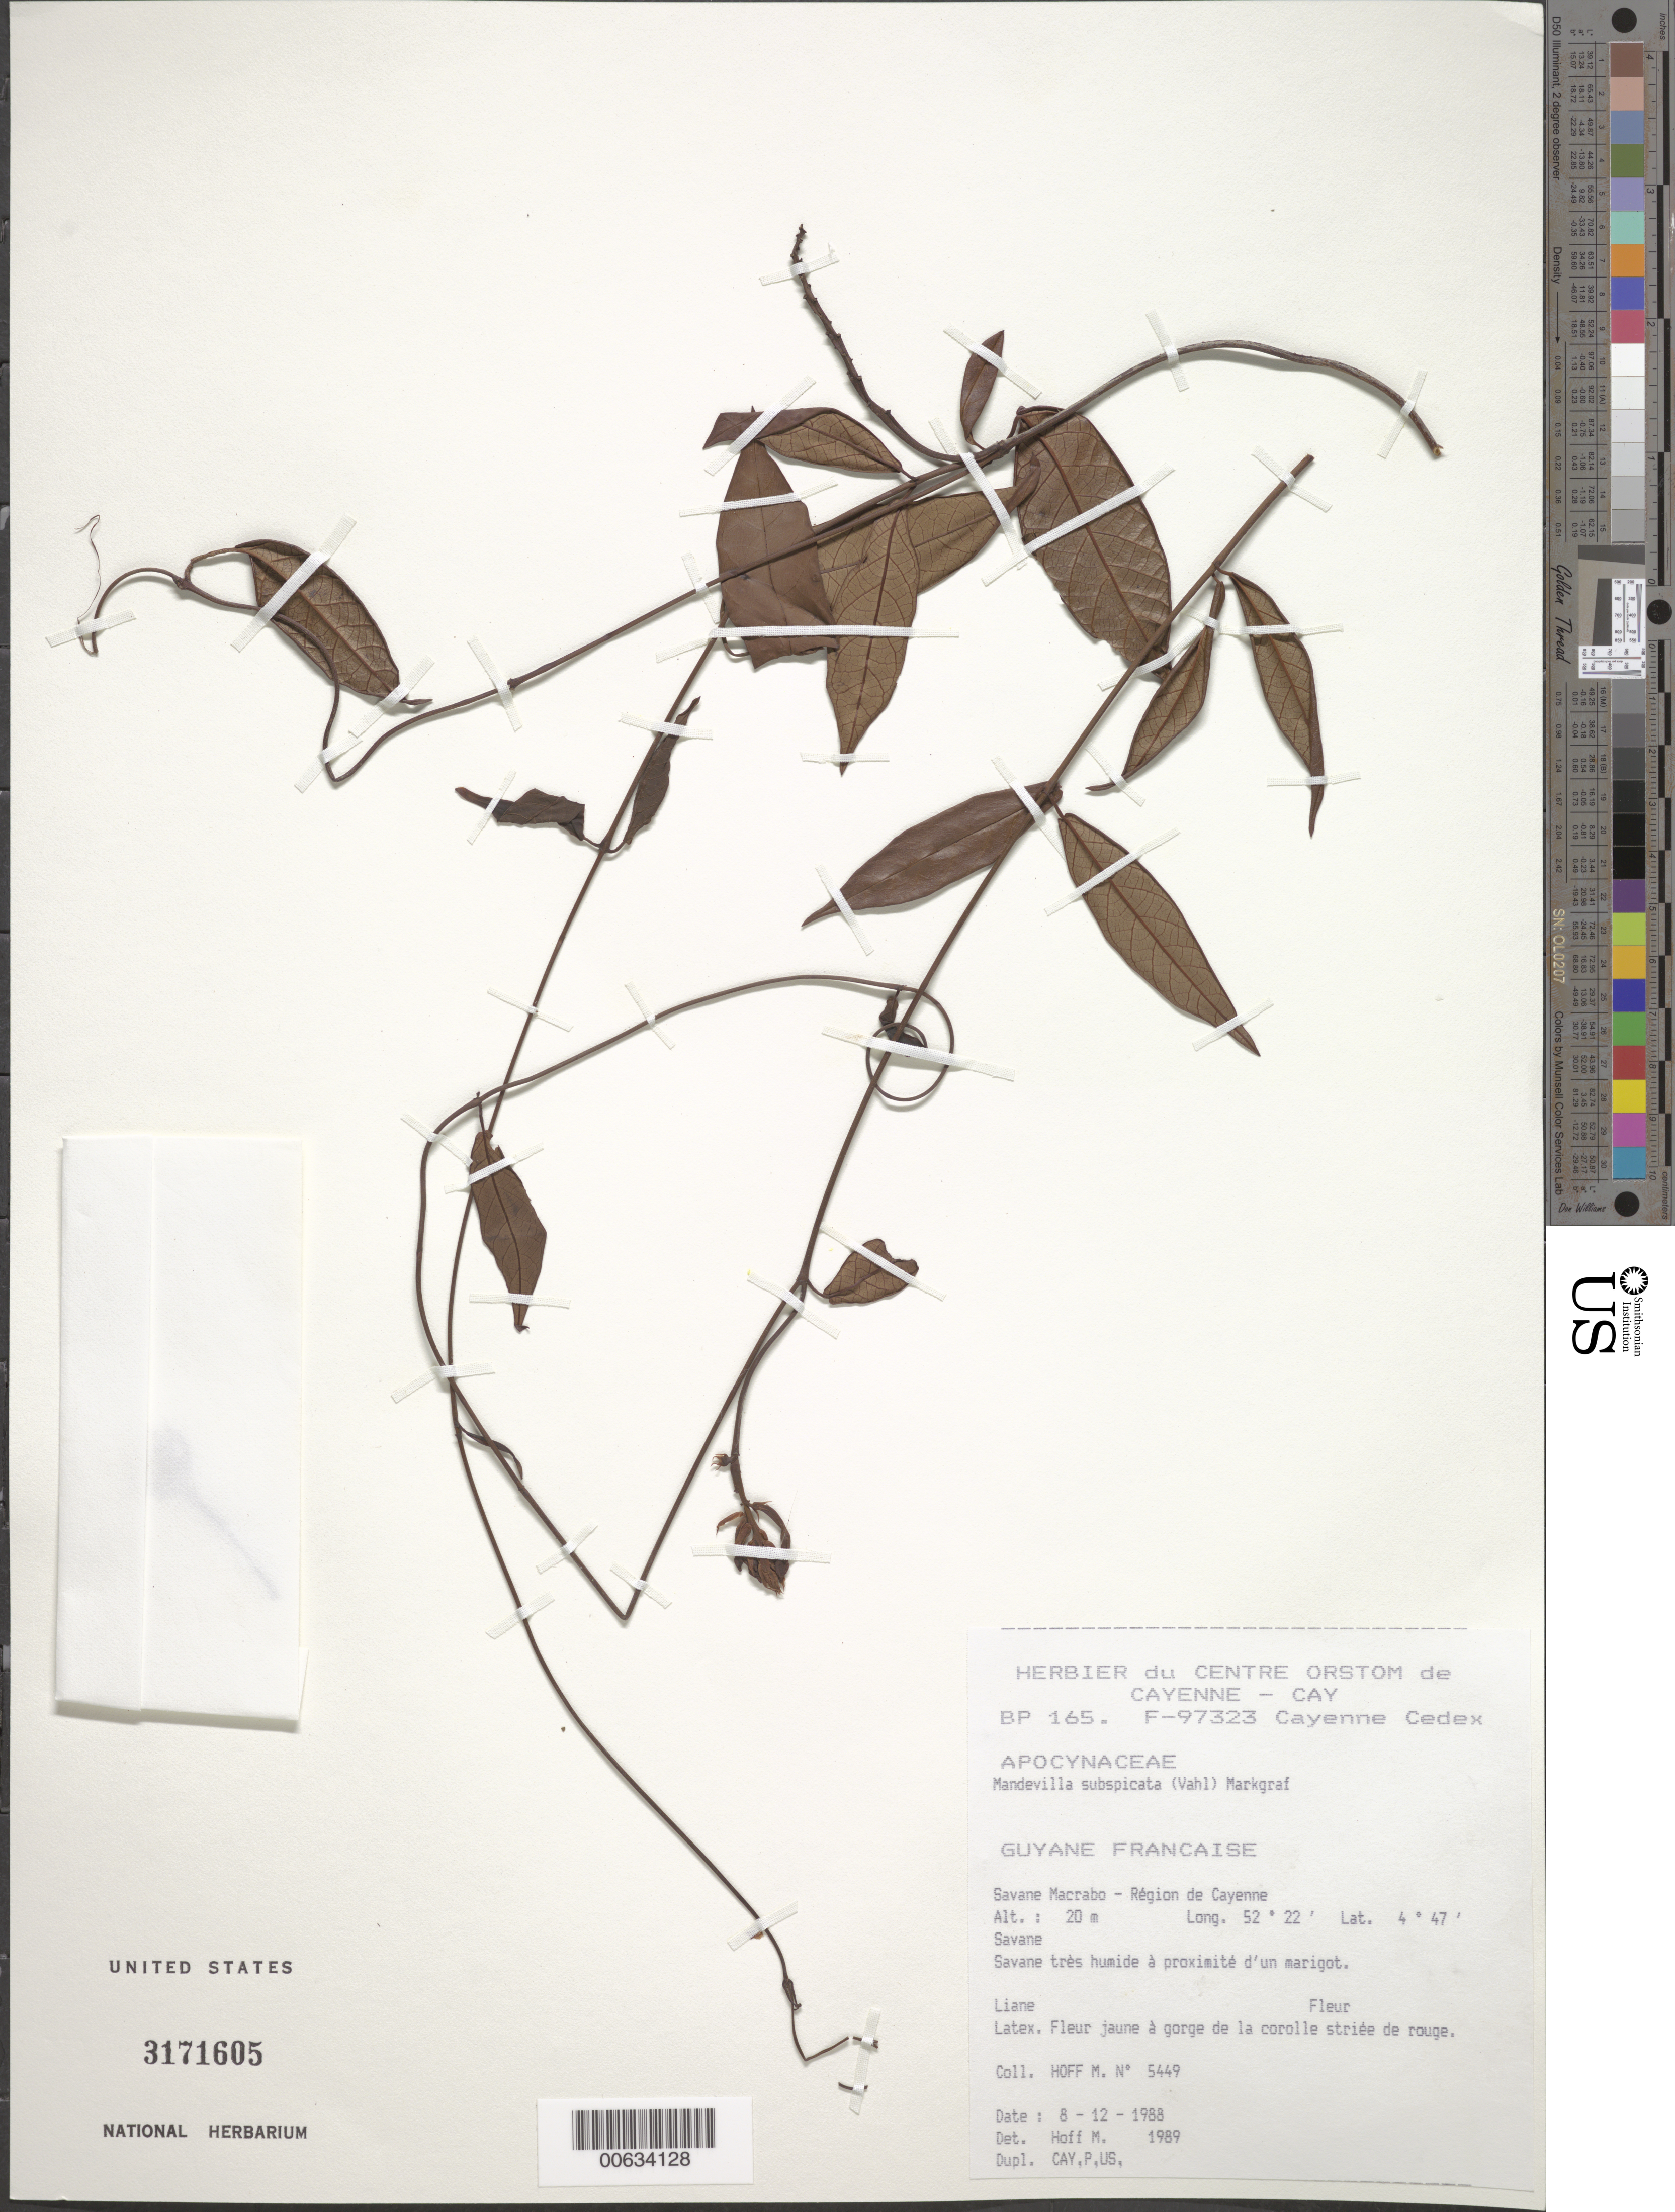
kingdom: Plantae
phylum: Tracheophyta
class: Magnoliopsida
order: Gentianales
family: Apocynaceae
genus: Mandevilla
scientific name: Mandevilla subspicata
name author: (Vahl) Markgr.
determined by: Hoff, M.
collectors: M. Hoff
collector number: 5449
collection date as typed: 8-Dec-88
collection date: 1988-12-08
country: French Guiana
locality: Savane Macrabo, région de Cayenne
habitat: Savanna tres humide a proximite d'un marigot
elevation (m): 20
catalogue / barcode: US 3171605